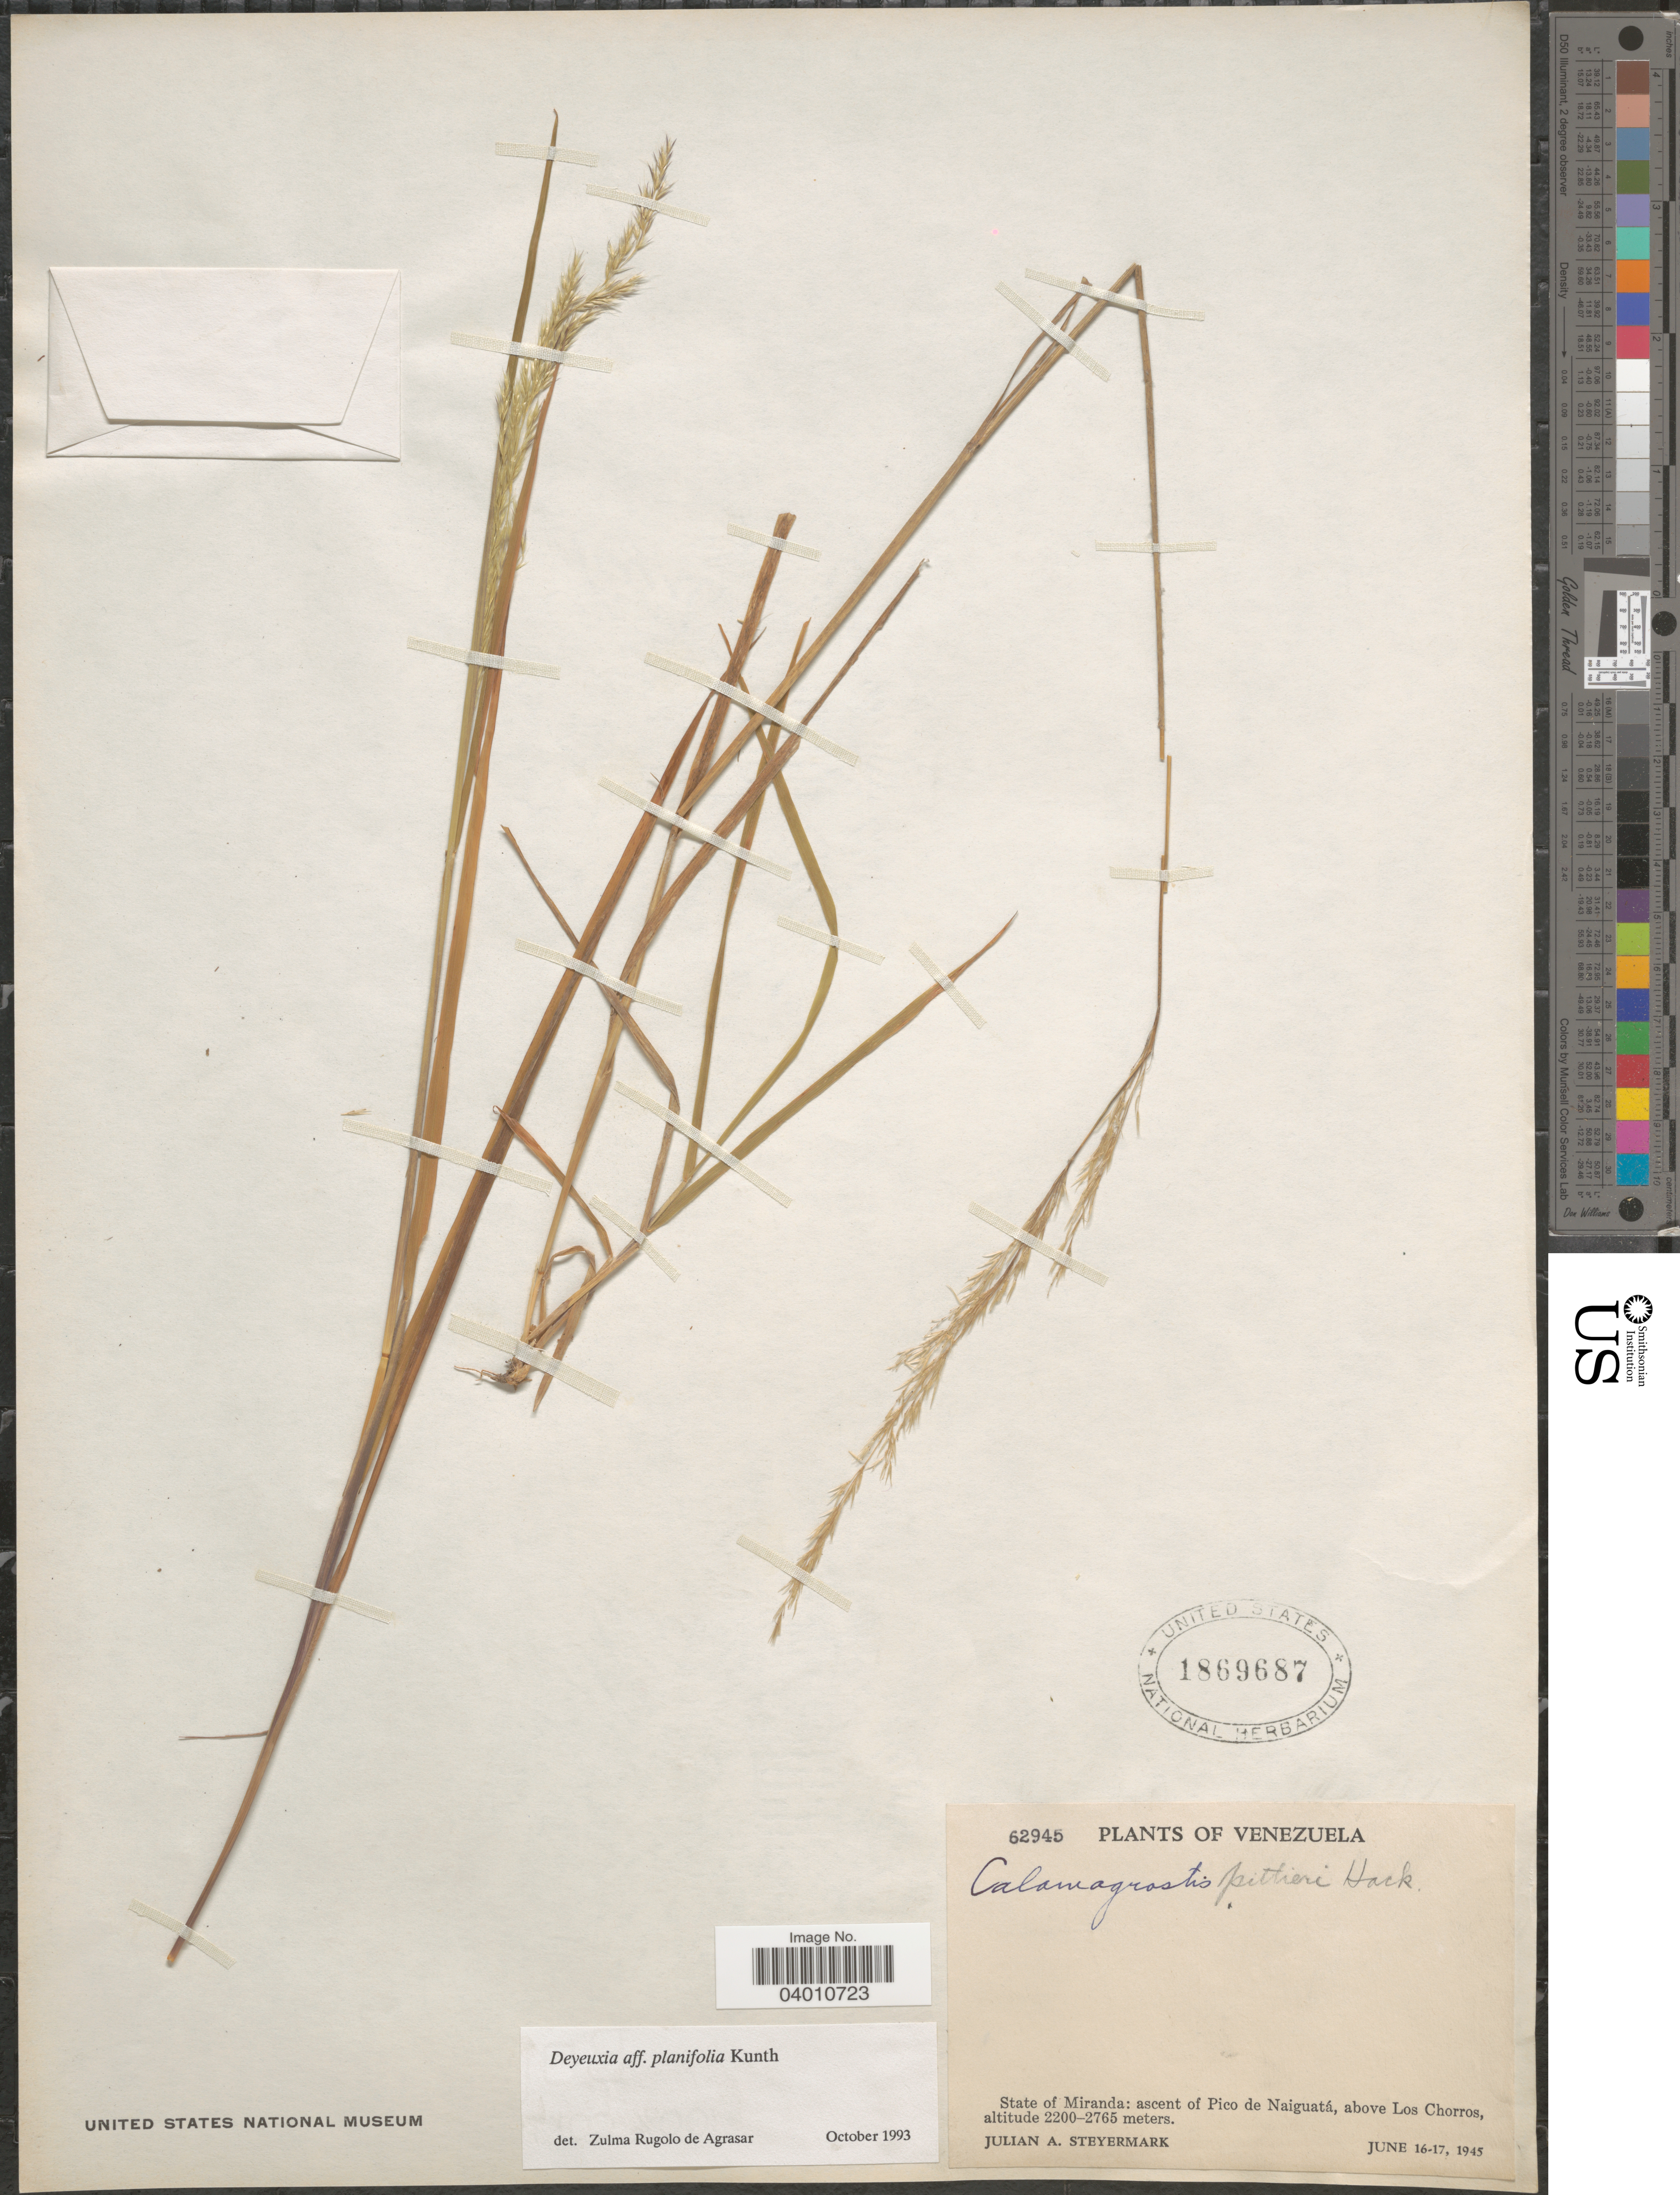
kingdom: Plantae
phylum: Tracheophyta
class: Liliopsida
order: Poales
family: Poaceae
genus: Peyritschia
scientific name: Peyritschia planifolia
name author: (Kunth) P.M. Peterson et al.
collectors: J. Steyermark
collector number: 62945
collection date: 1945-06-16/1945-06-17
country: Venezuela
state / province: Miranda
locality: Ascent of Pico de Naiguatá, above Los Chorros.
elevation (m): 2200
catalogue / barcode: US 1869687